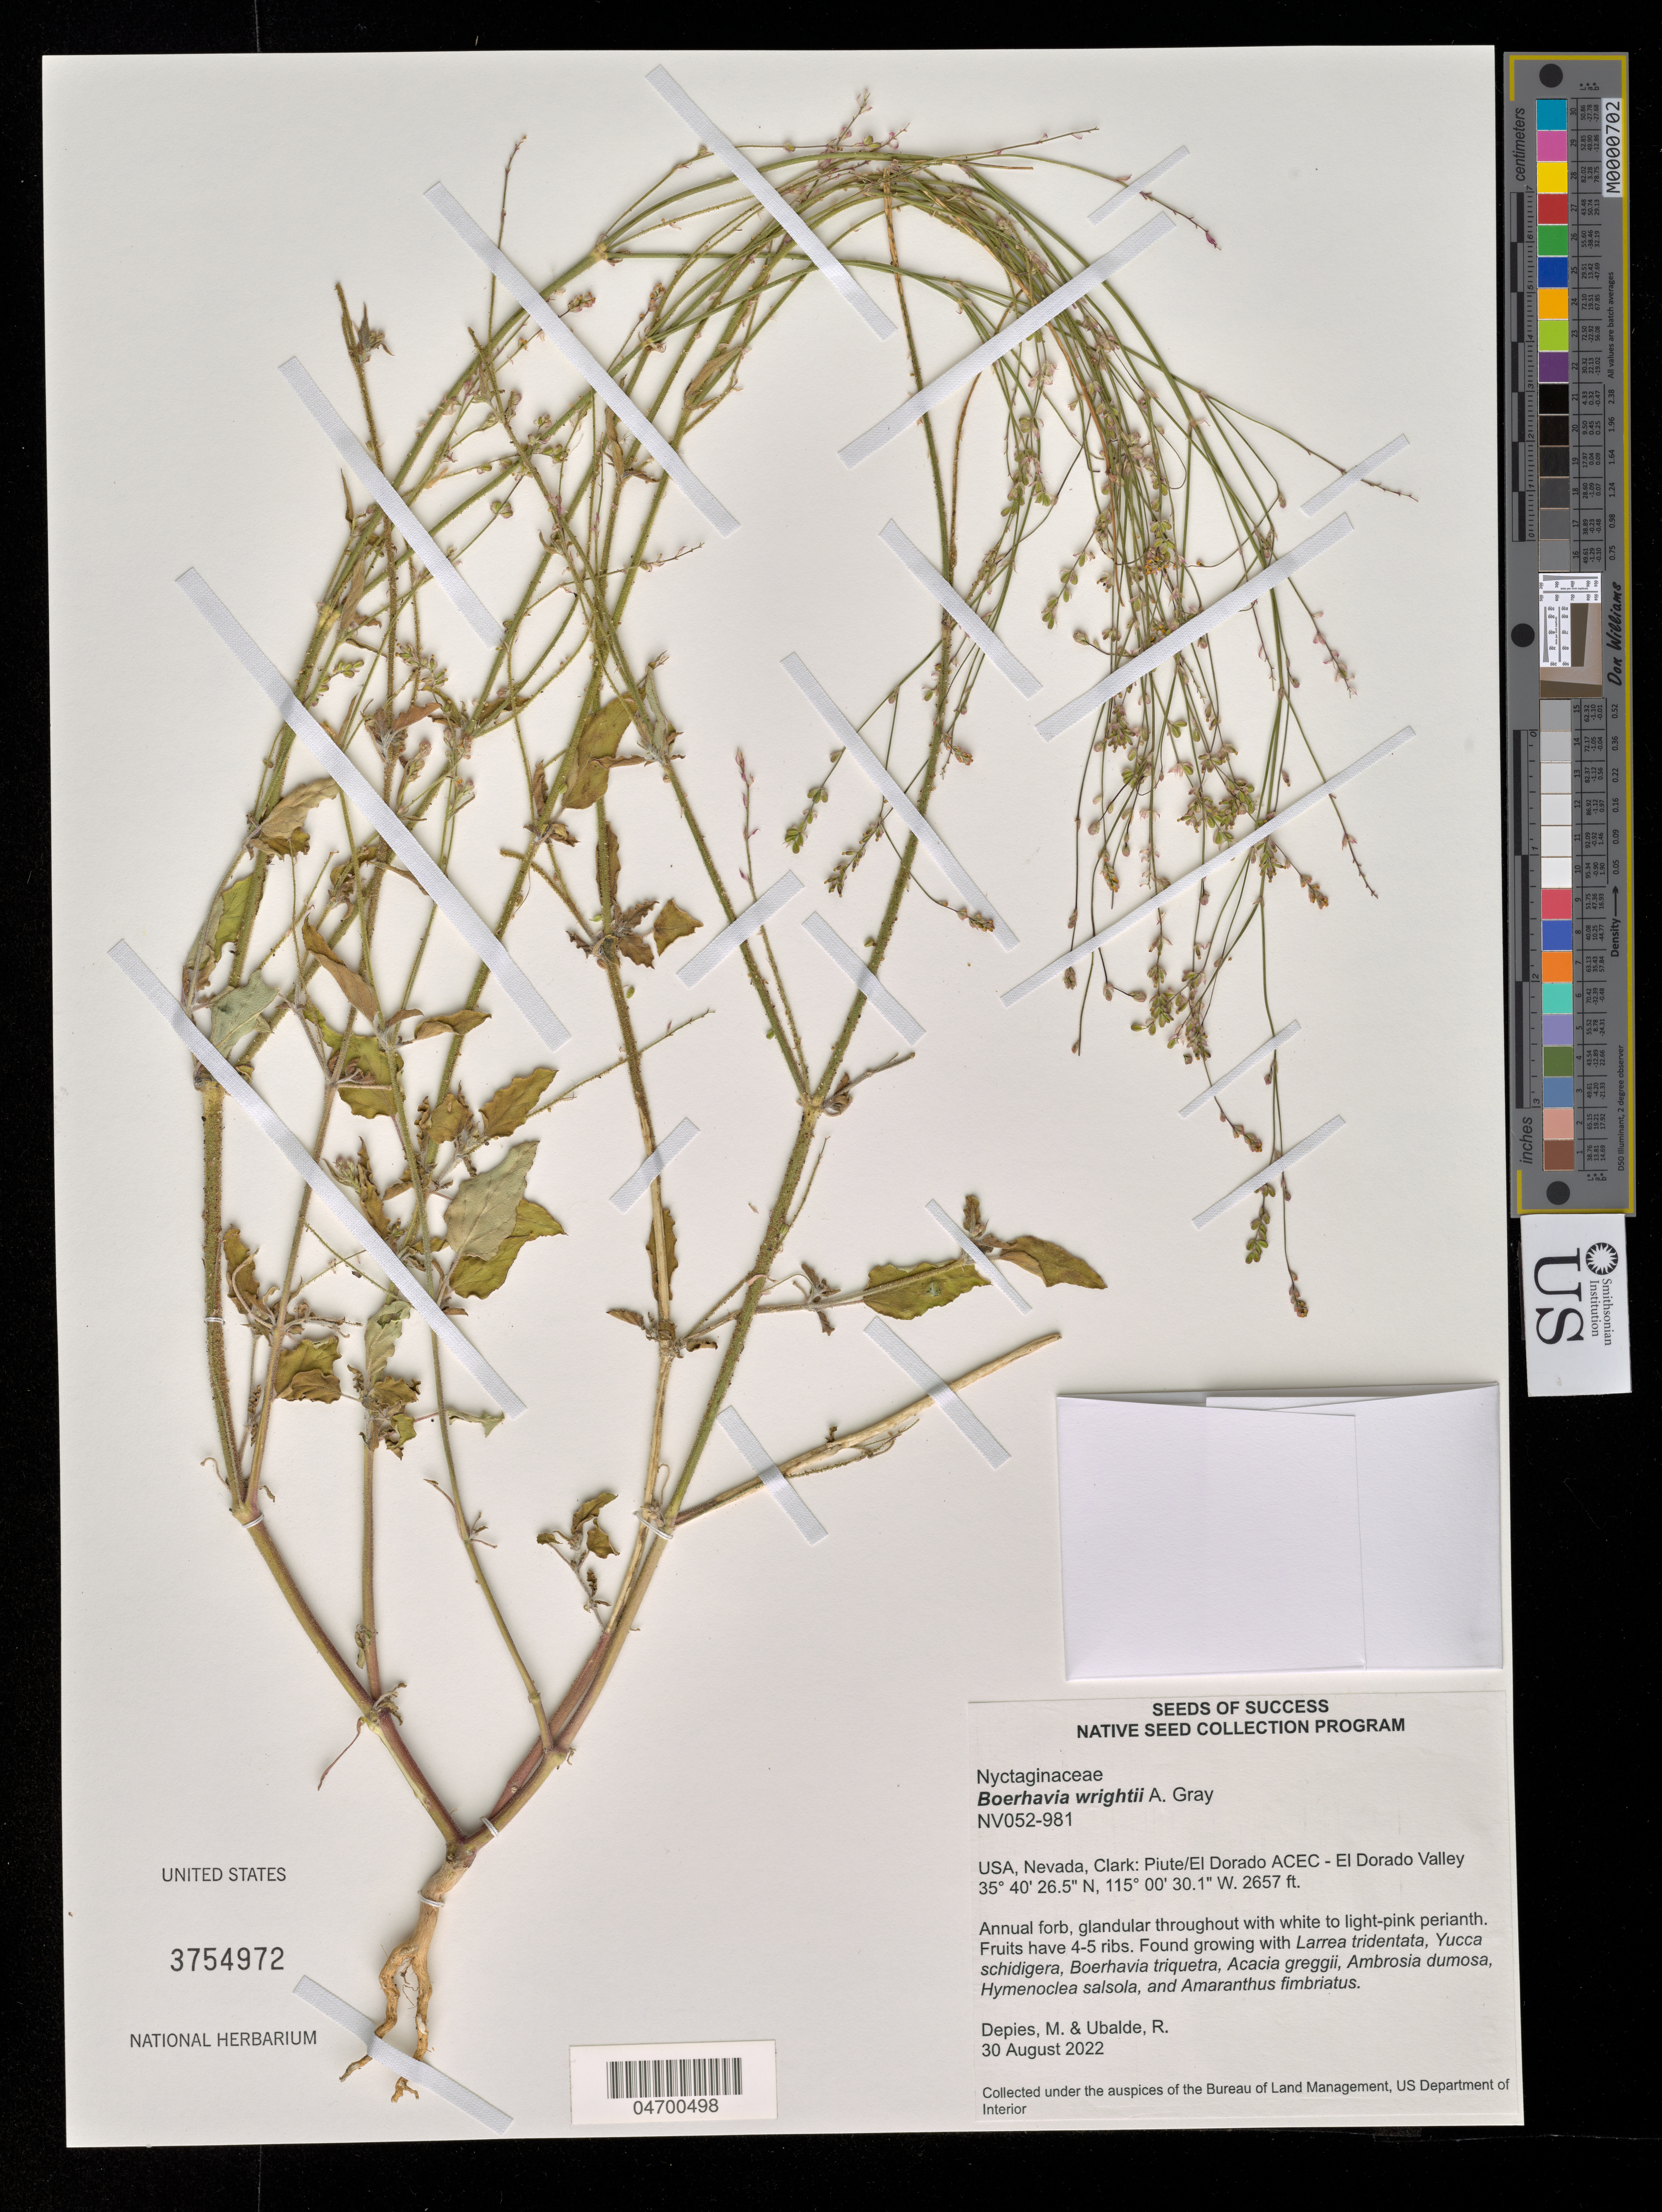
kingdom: Plantae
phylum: Tracheophyta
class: Magnoliopsida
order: Caryophyllales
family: Nyctaginaceae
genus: Boerhavia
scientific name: Boerhavia wrightii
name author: A. Gray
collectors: M. Depies & R. Ubalde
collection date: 2022-08-30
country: United States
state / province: Nevada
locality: Clark: Piute/El Dorado ACEC - El Dorado Valley.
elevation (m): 810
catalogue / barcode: US 3754972